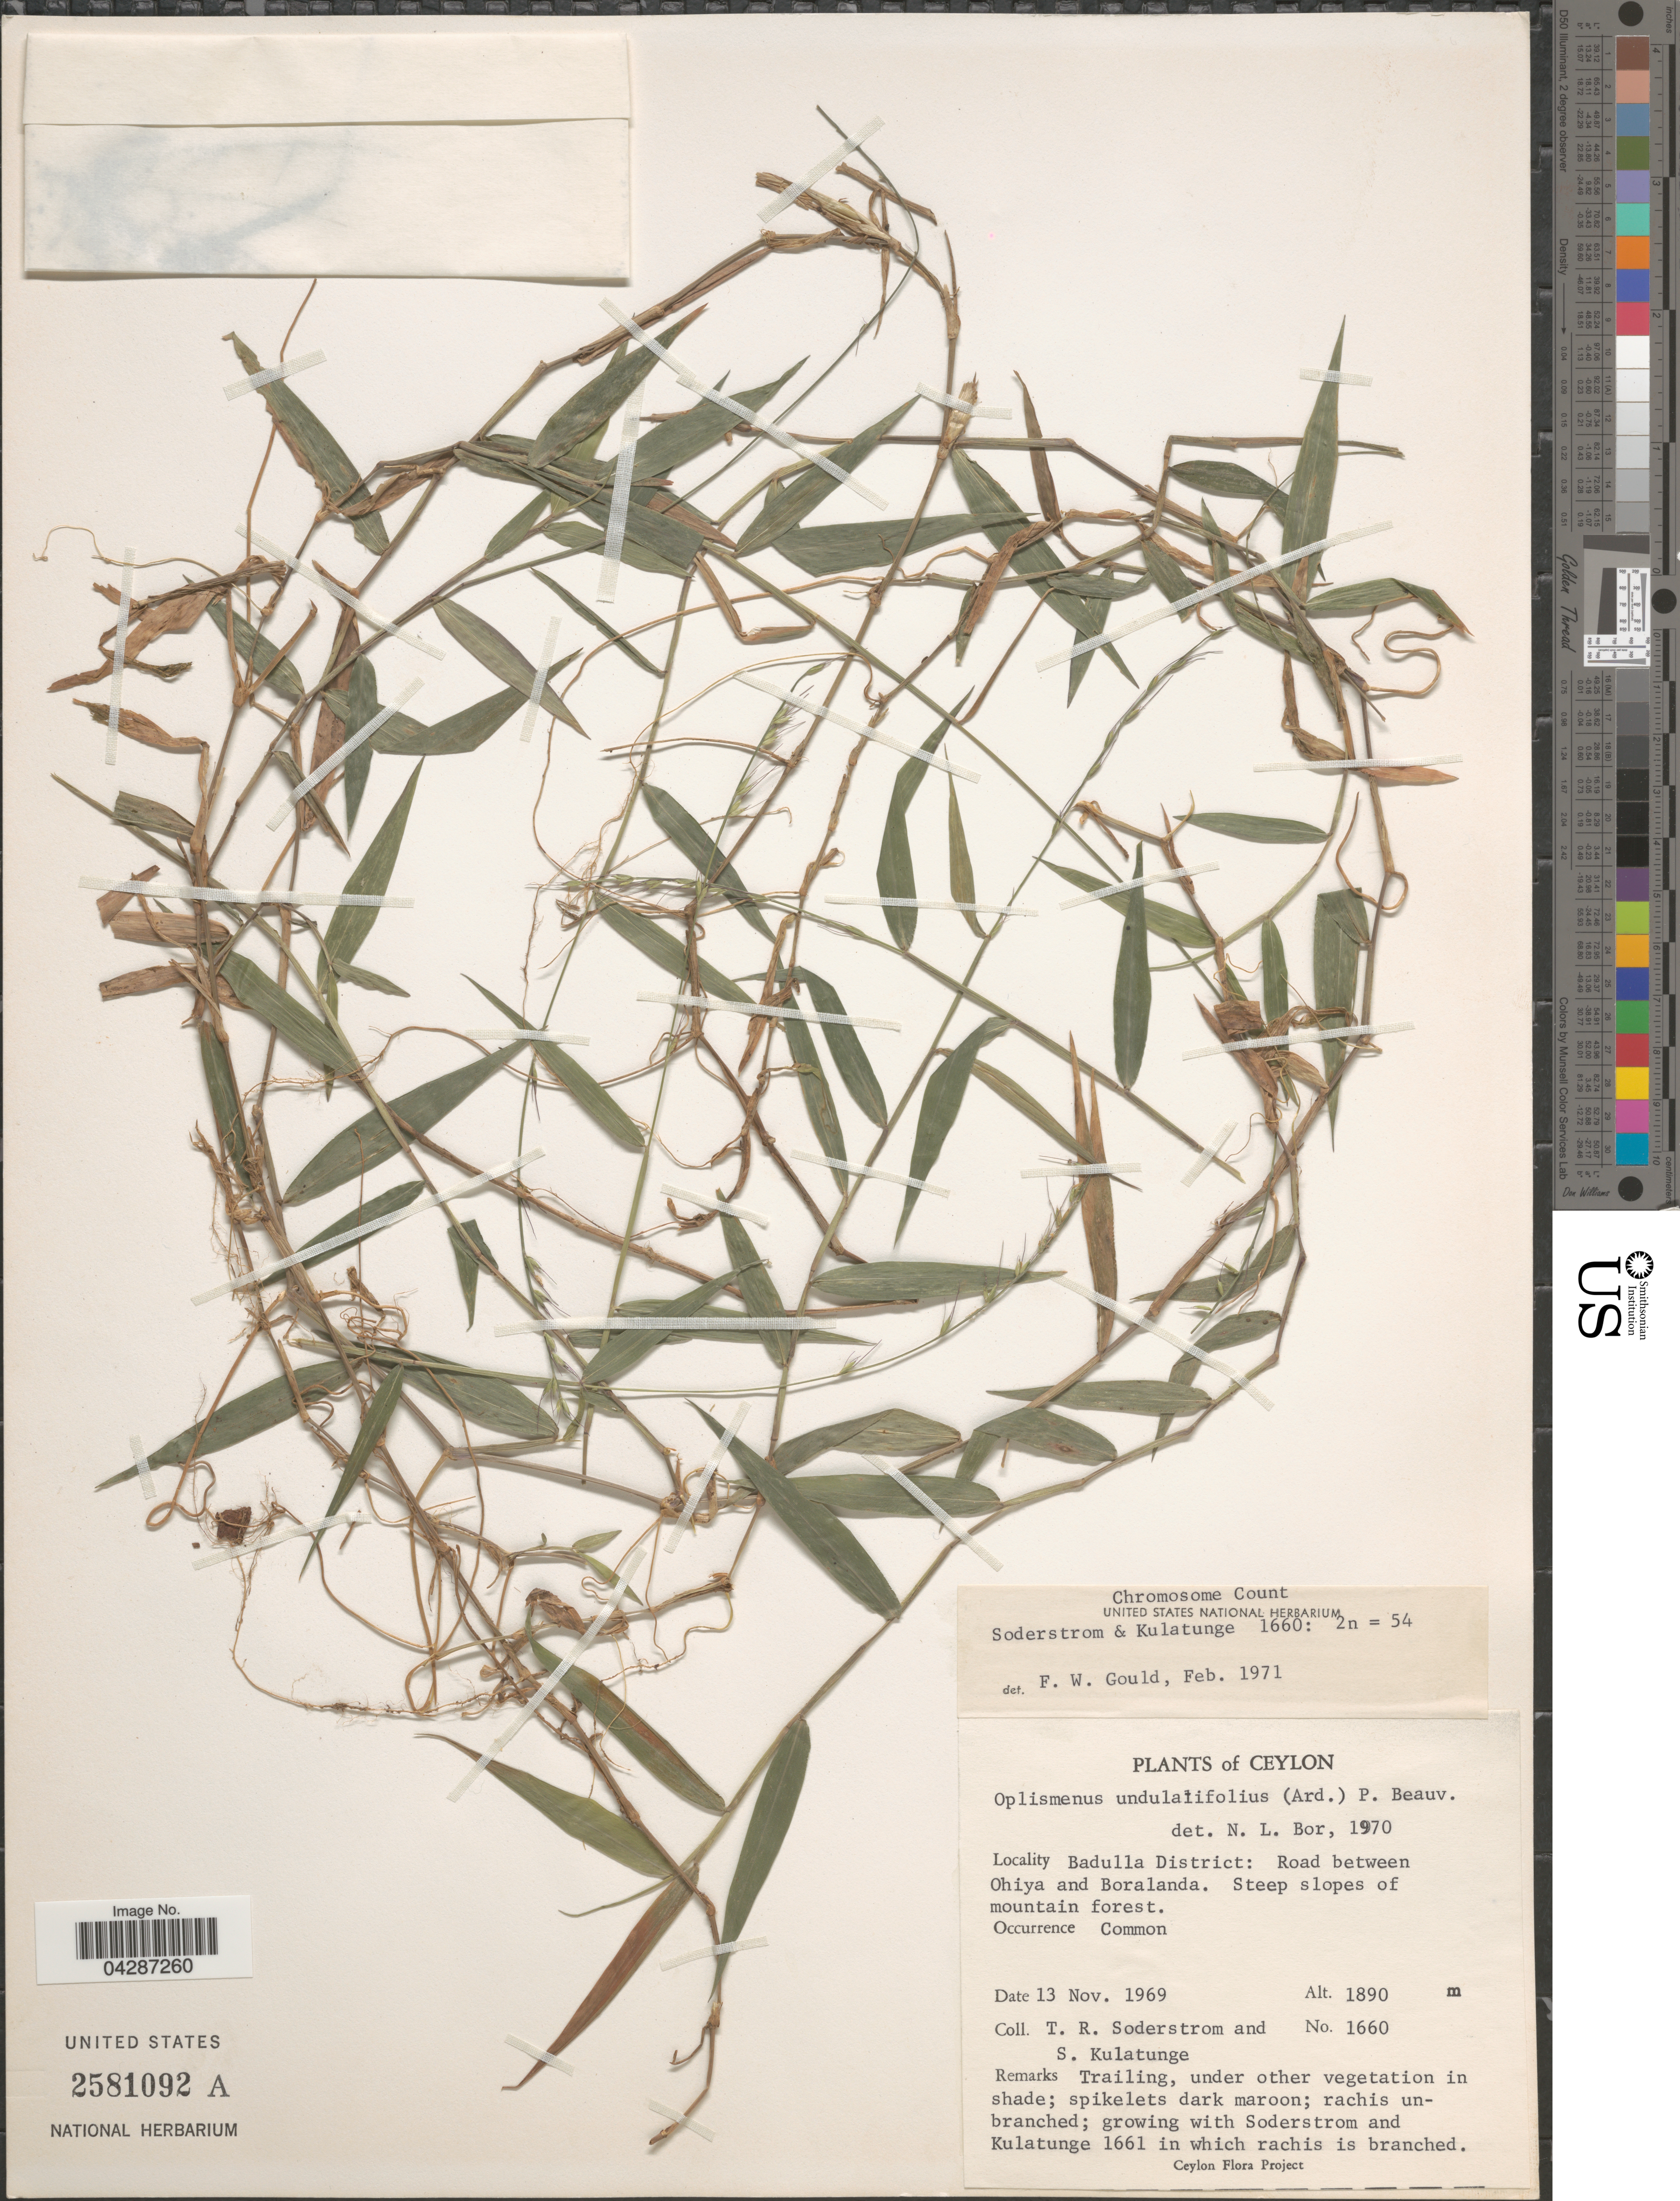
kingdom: Plantae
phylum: Tracheophyta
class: Liliopsida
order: Poales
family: Poaceae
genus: Oplismenus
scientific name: Oplismenus undulatifolius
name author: (Ard.) P. Beauv.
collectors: T. R. Soderstrom & S. Kulatunge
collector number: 1660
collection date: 1969-11-13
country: Sri Lanka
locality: Ceylon. Badulla District: Road between Ohiya and Boralanda. Steep slopes of mountain forest.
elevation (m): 1890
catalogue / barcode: US 2581092A